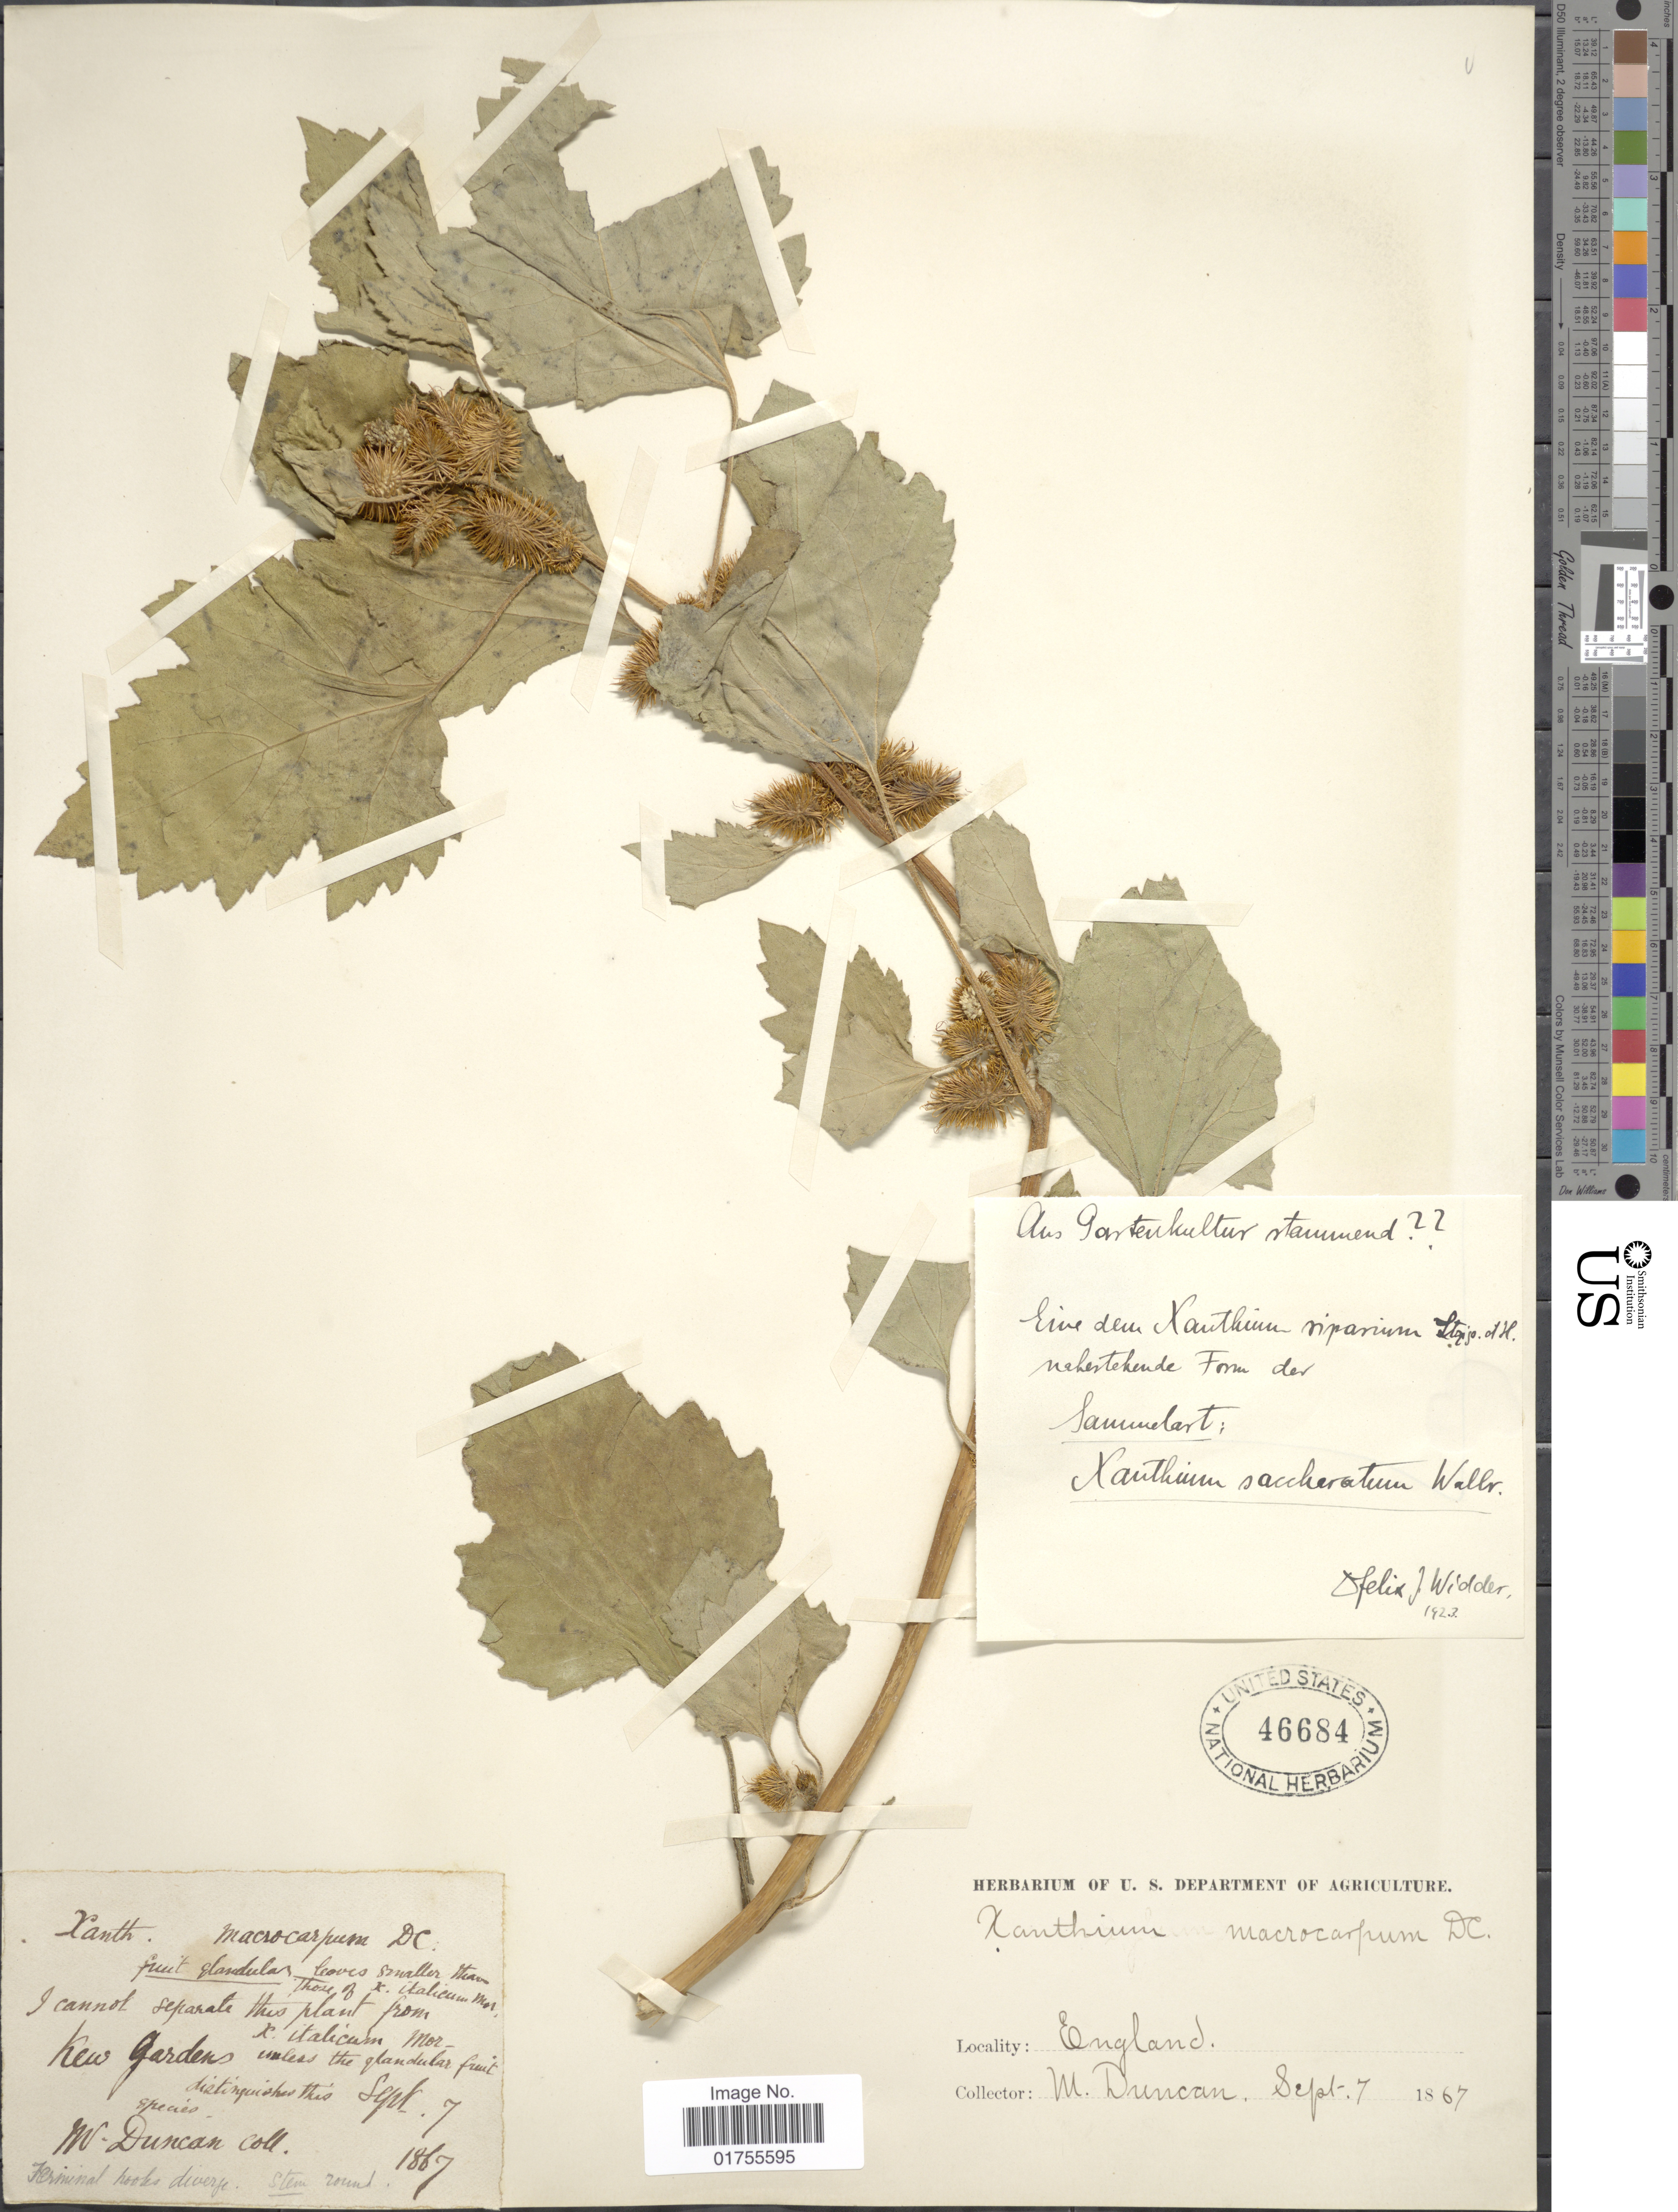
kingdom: Plantae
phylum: Tracheophyta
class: Magnoliopsida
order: Asterales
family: Asteraceae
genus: Xanthium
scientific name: Xanthium saccharatum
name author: Wallr.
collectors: Duncan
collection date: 1867-09-07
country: United Kingdom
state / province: England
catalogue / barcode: US 46684